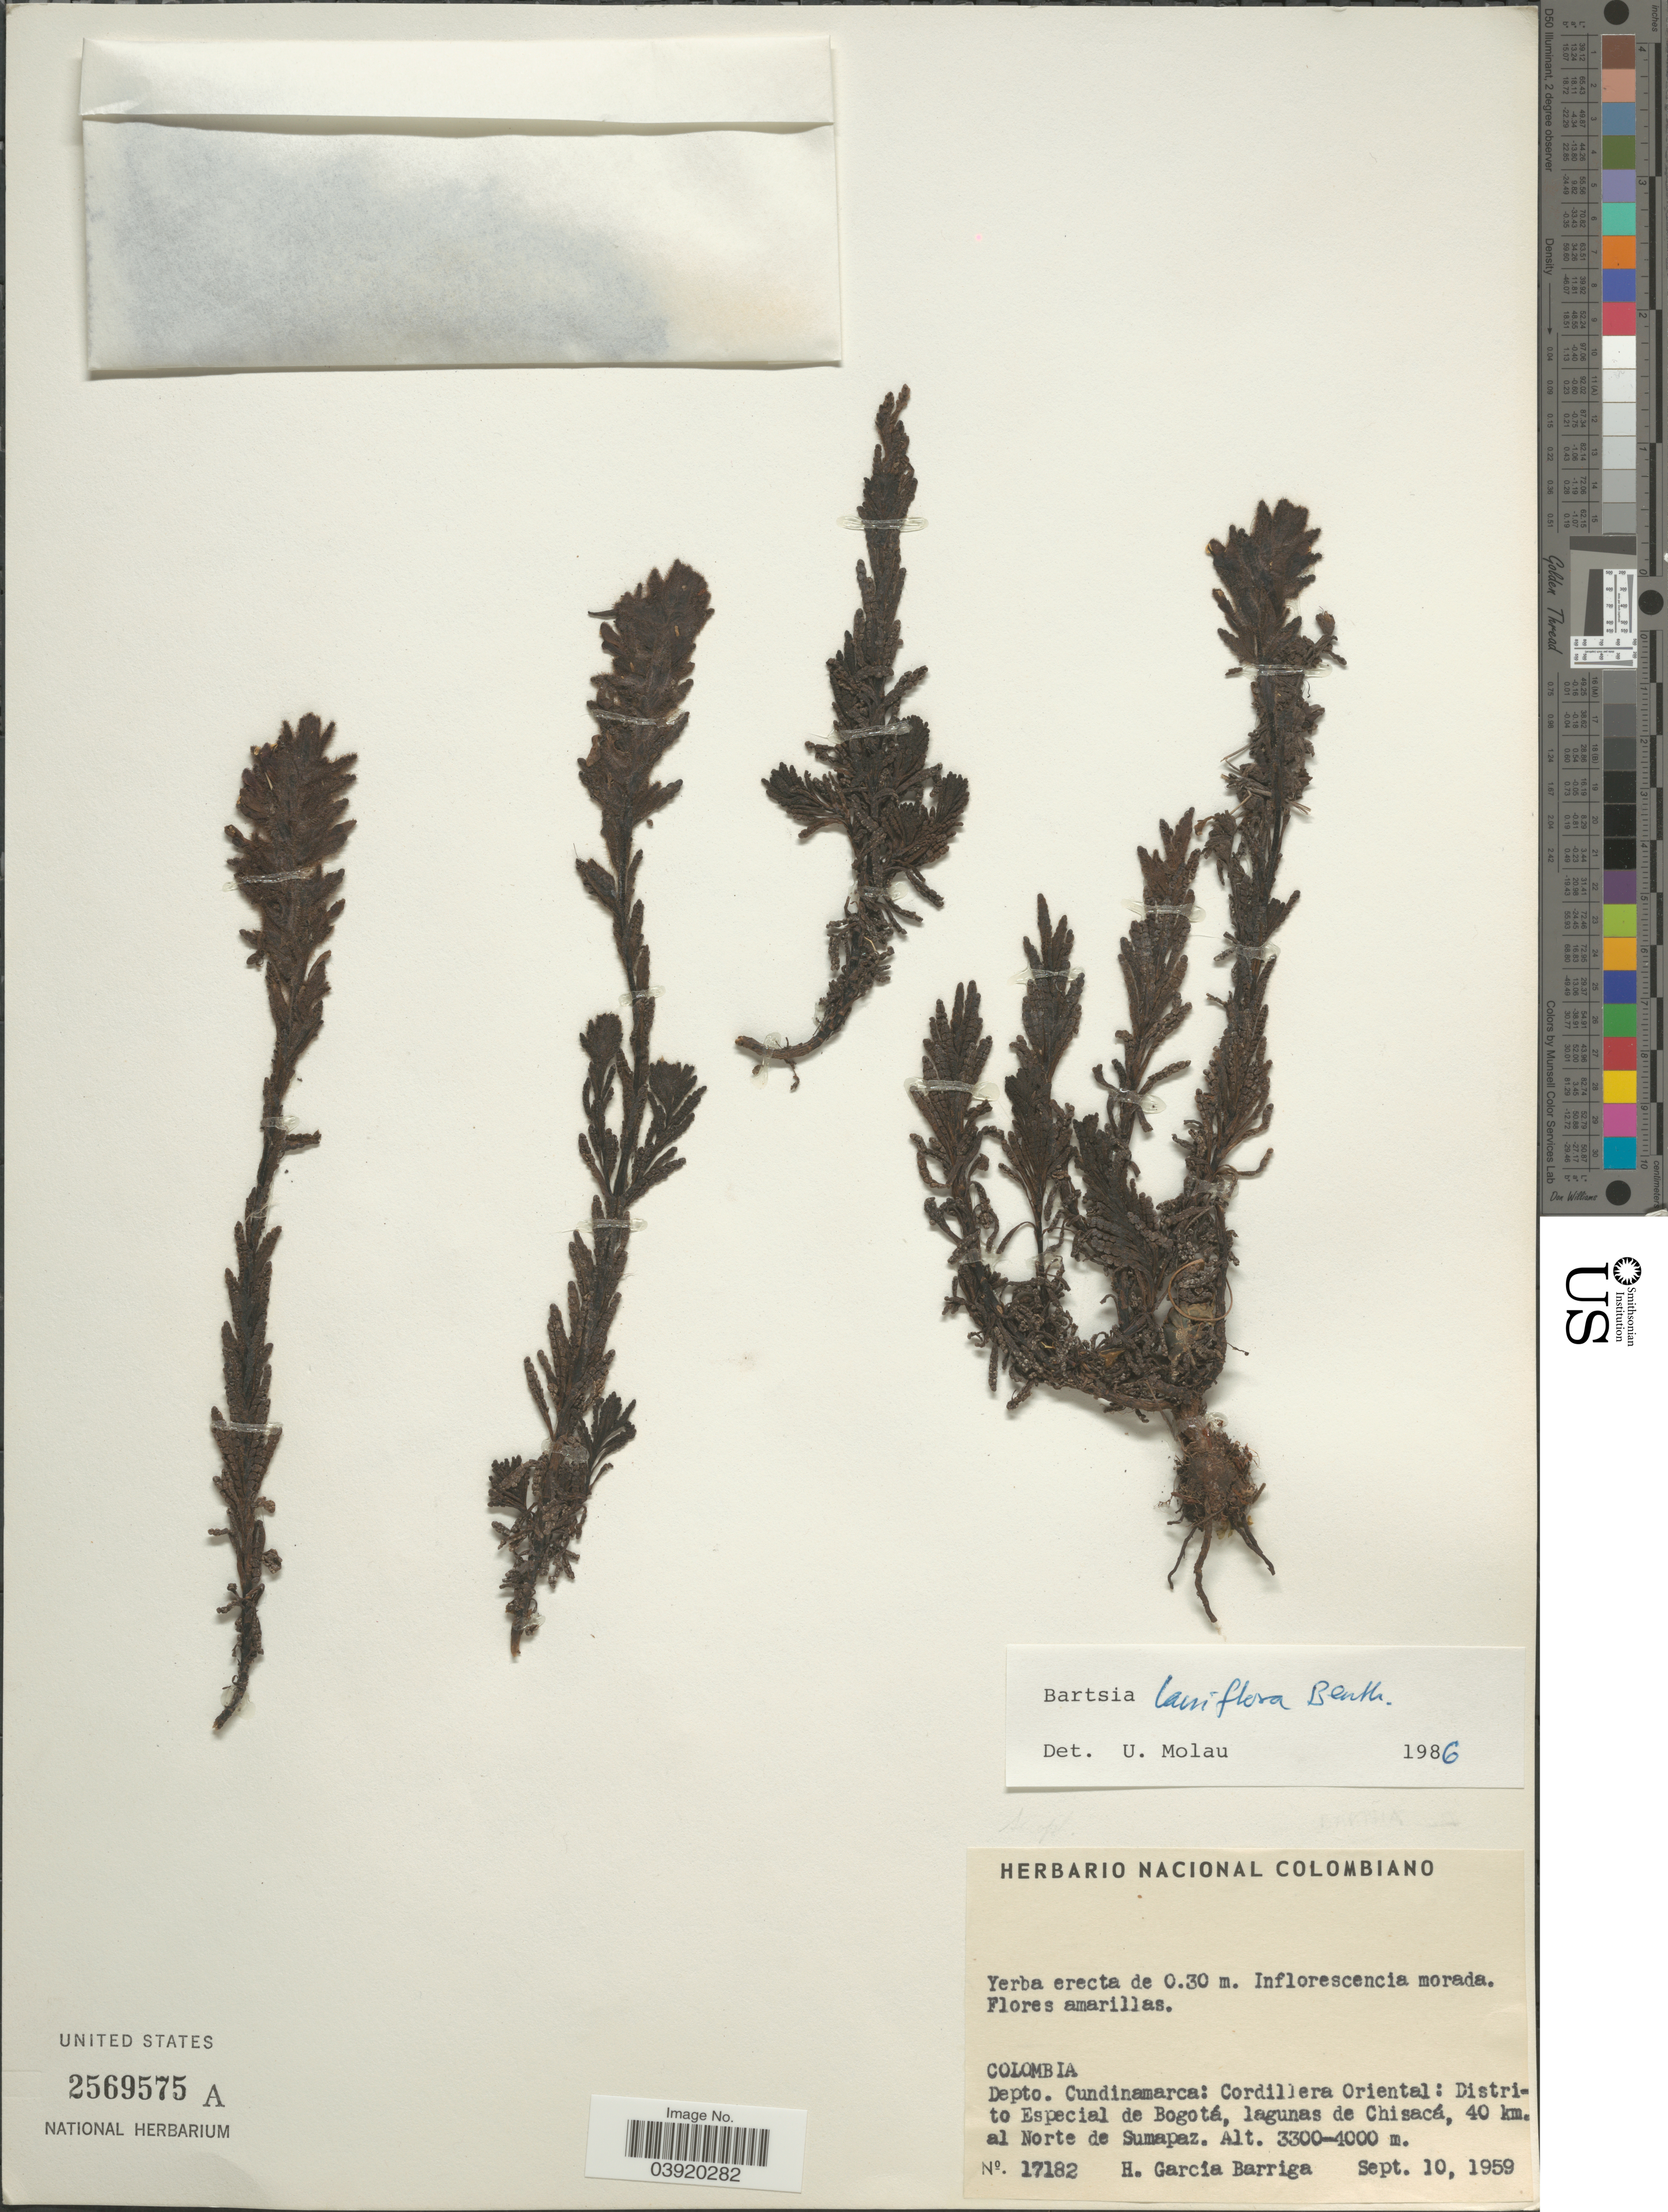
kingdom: Plantae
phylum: Tracheophyta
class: Magnoliopsida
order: Lamiales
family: Orobanchaceae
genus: Bartsia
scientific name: Bartsia laniflora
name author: Benth.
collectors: H. García Barriga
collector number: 17182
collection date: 1959-09-10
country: Colombia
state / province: Cundinamarca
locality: Depto. Cundinamarca: Cordillera Oriental: Distrito Especial de Bogotá, lagunas de Chisacá, 40 km. al Norte de Sumapaz.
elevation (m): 3300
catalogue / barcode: US 2569575A